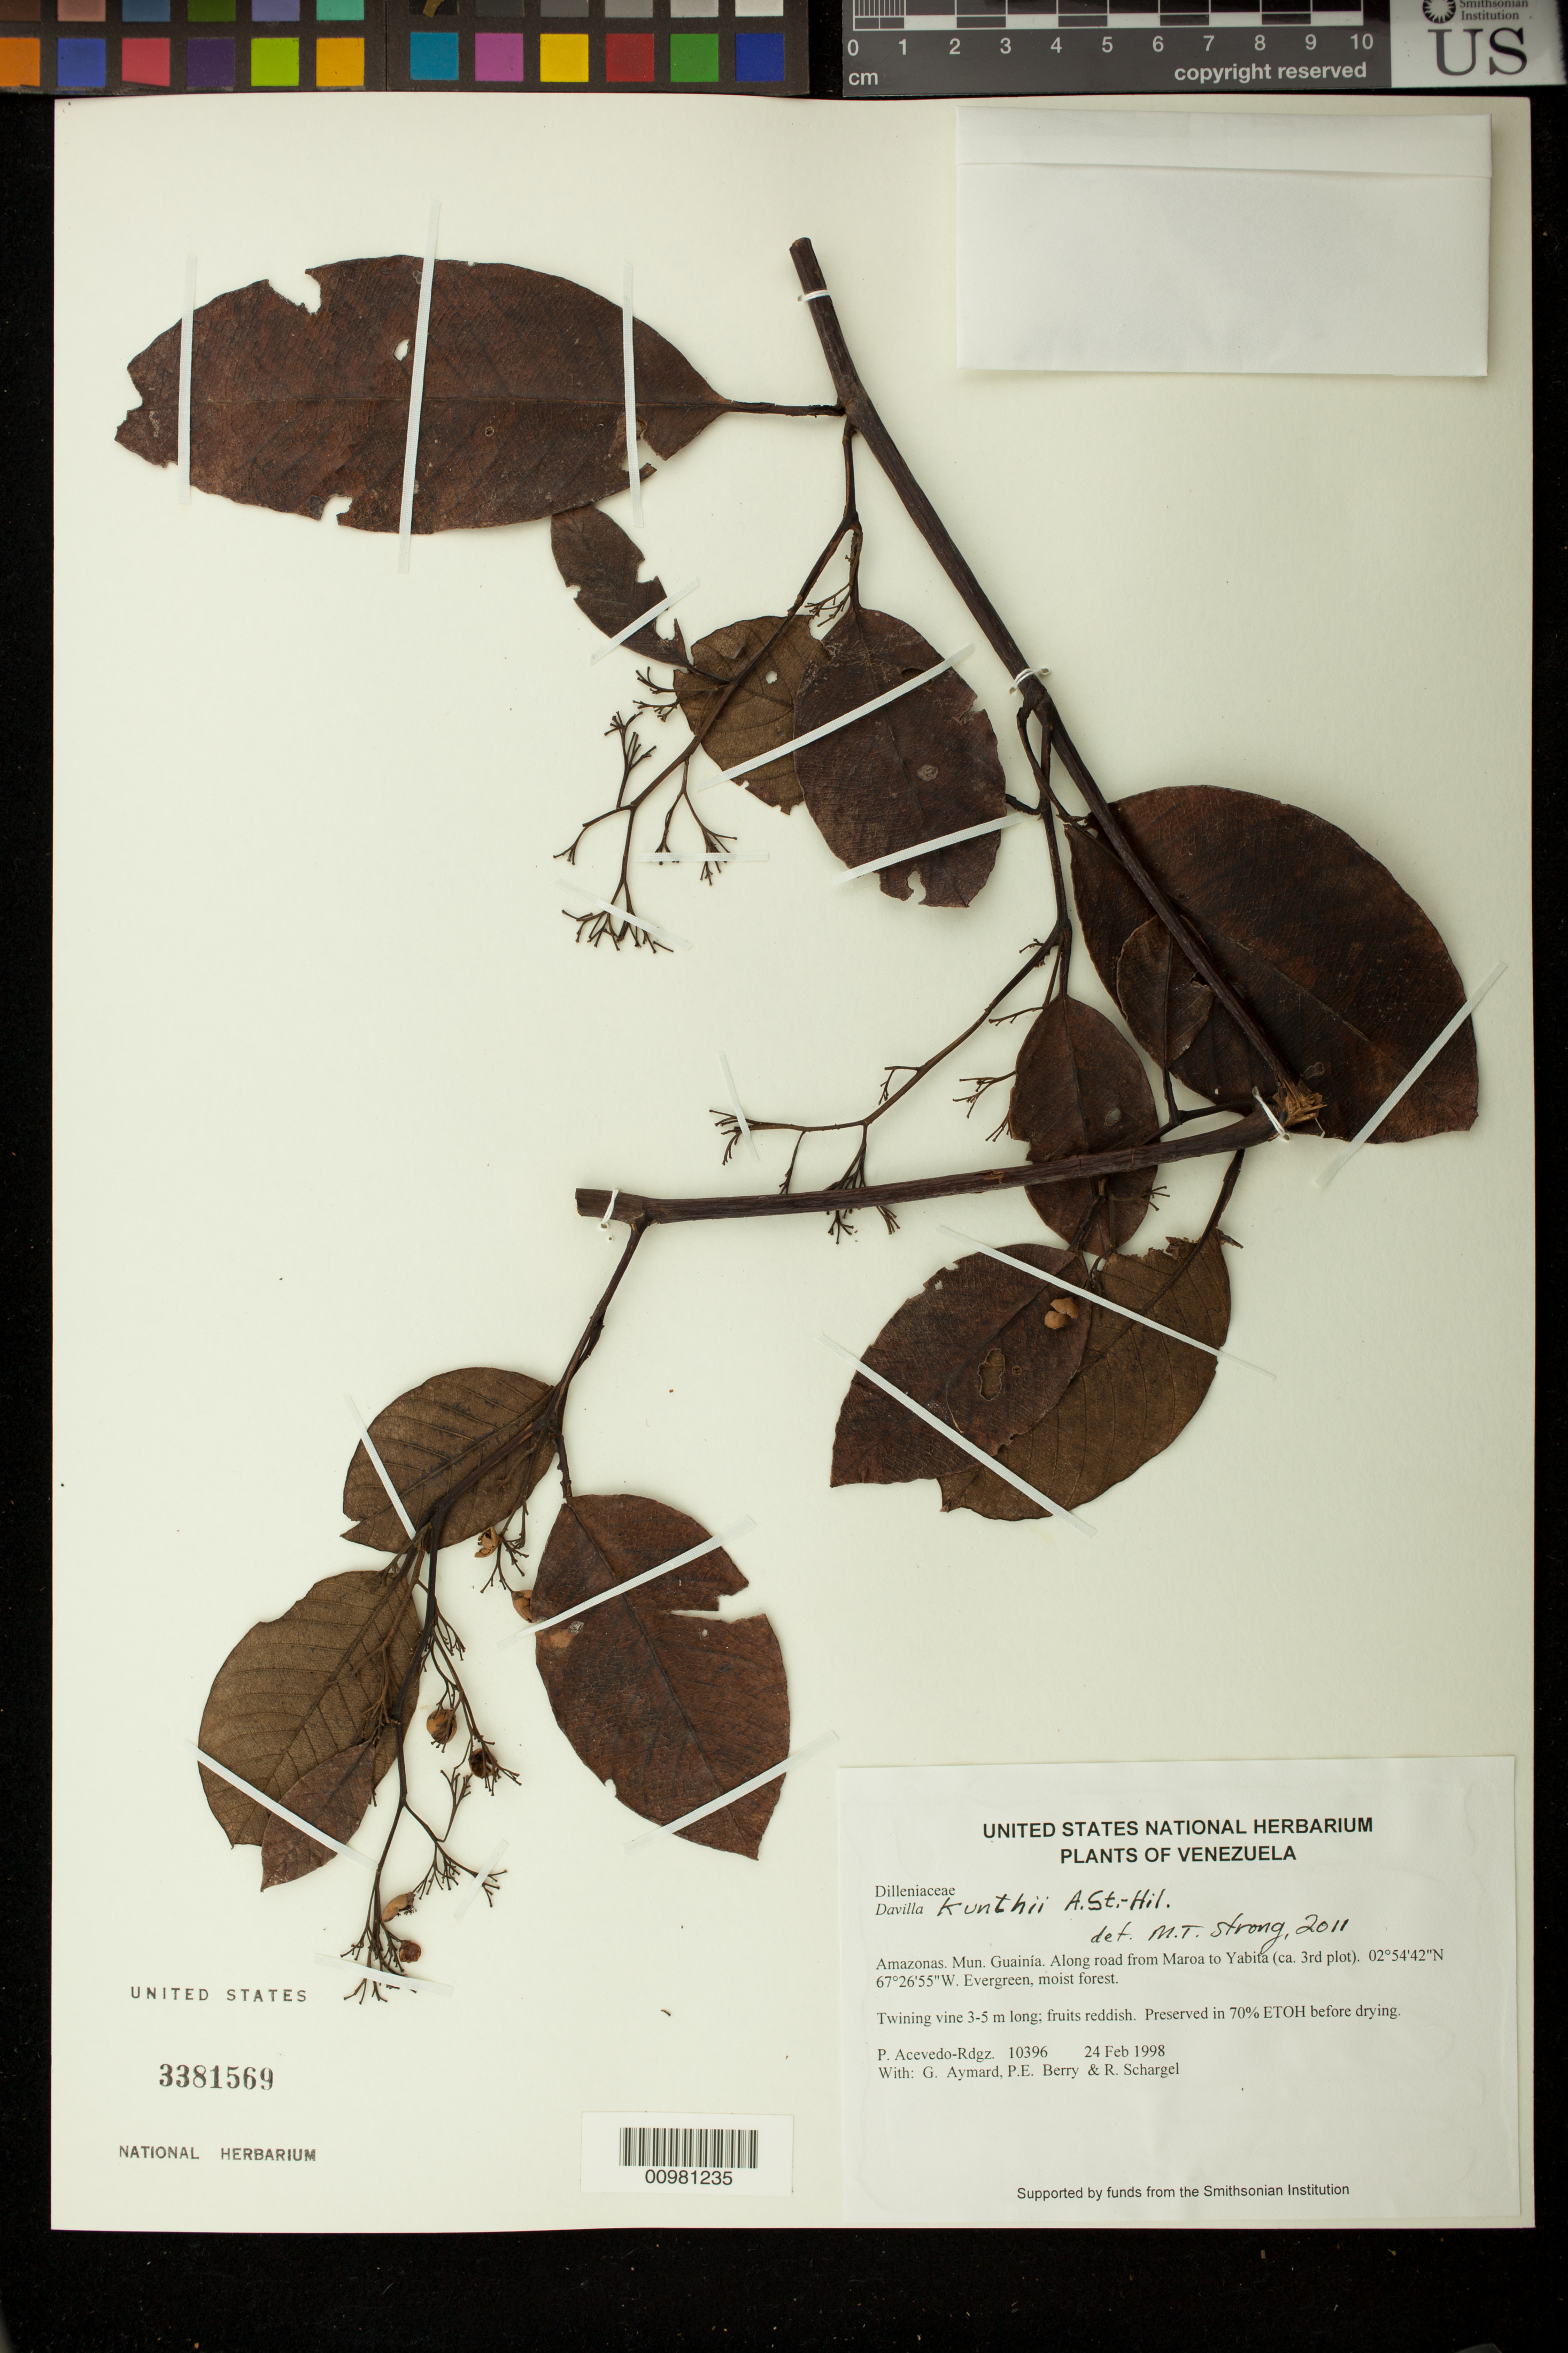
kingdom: Plantae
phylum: Tracheophyta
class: Magnoliopsida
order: Dilleniales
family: Dilleniaceae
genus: Davilla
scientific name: Davilla kunthii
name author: A. St.-Hil.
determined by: Strong, M. T., (US), Smithsonian Institution - National Museum of Natural History (UNITED STATES)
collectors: P. Acevedo-Rodr., G. A. Aymard, P. E. Berry & R. Schargel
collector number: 10396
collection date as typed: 24 Feb 1998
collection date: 1998-02-24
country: Venezuela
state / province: Amazonas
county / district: Maroa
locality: Along road from Maroa to Yabita (ca. 3rd plot).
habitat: Evergreen, moist forest.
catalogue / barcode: US 3381569